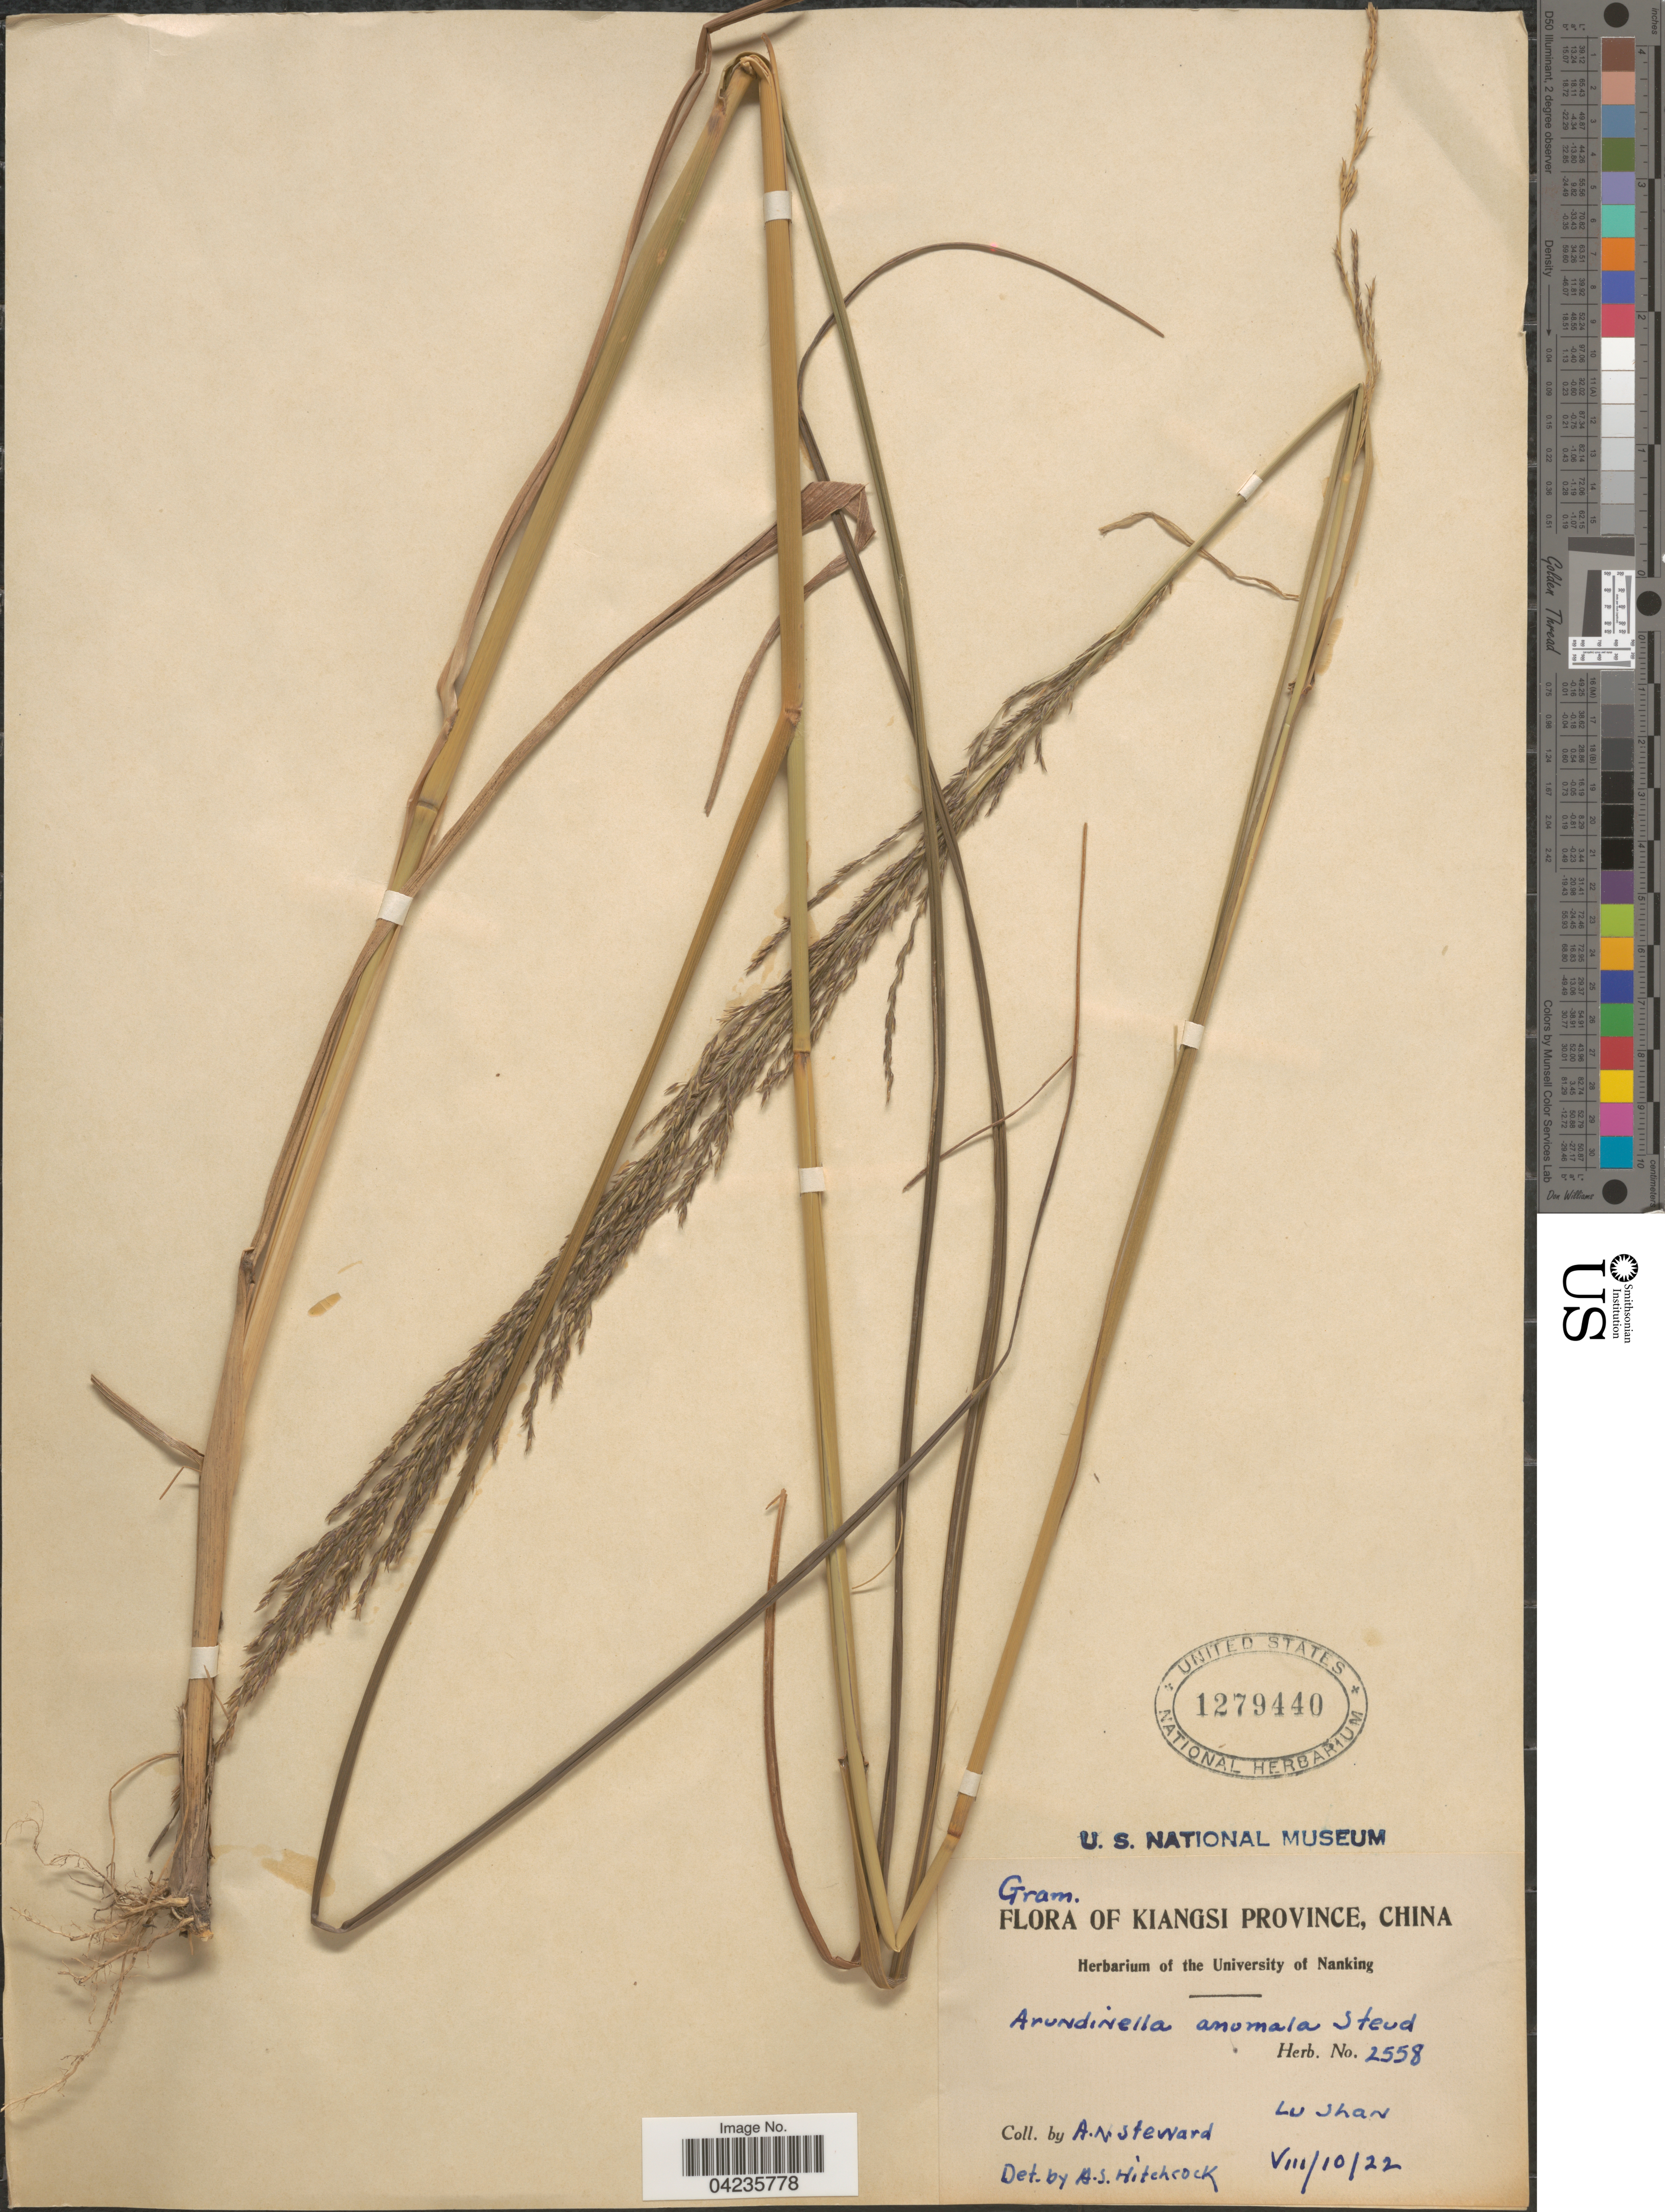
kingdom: Plantae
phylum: Tracheophyta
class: Liliopsida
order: Poales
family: Poaceae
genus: Arundinella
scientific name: Arundinella hirta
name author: (Thunb.) Tanaka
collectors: A. N. Steward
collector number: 2558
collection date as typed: Transcribed d/m/y: 10/8/22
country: China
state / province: Jiangxi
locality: Kiangsi Province. Lu Shan.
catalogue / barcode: US 1279440